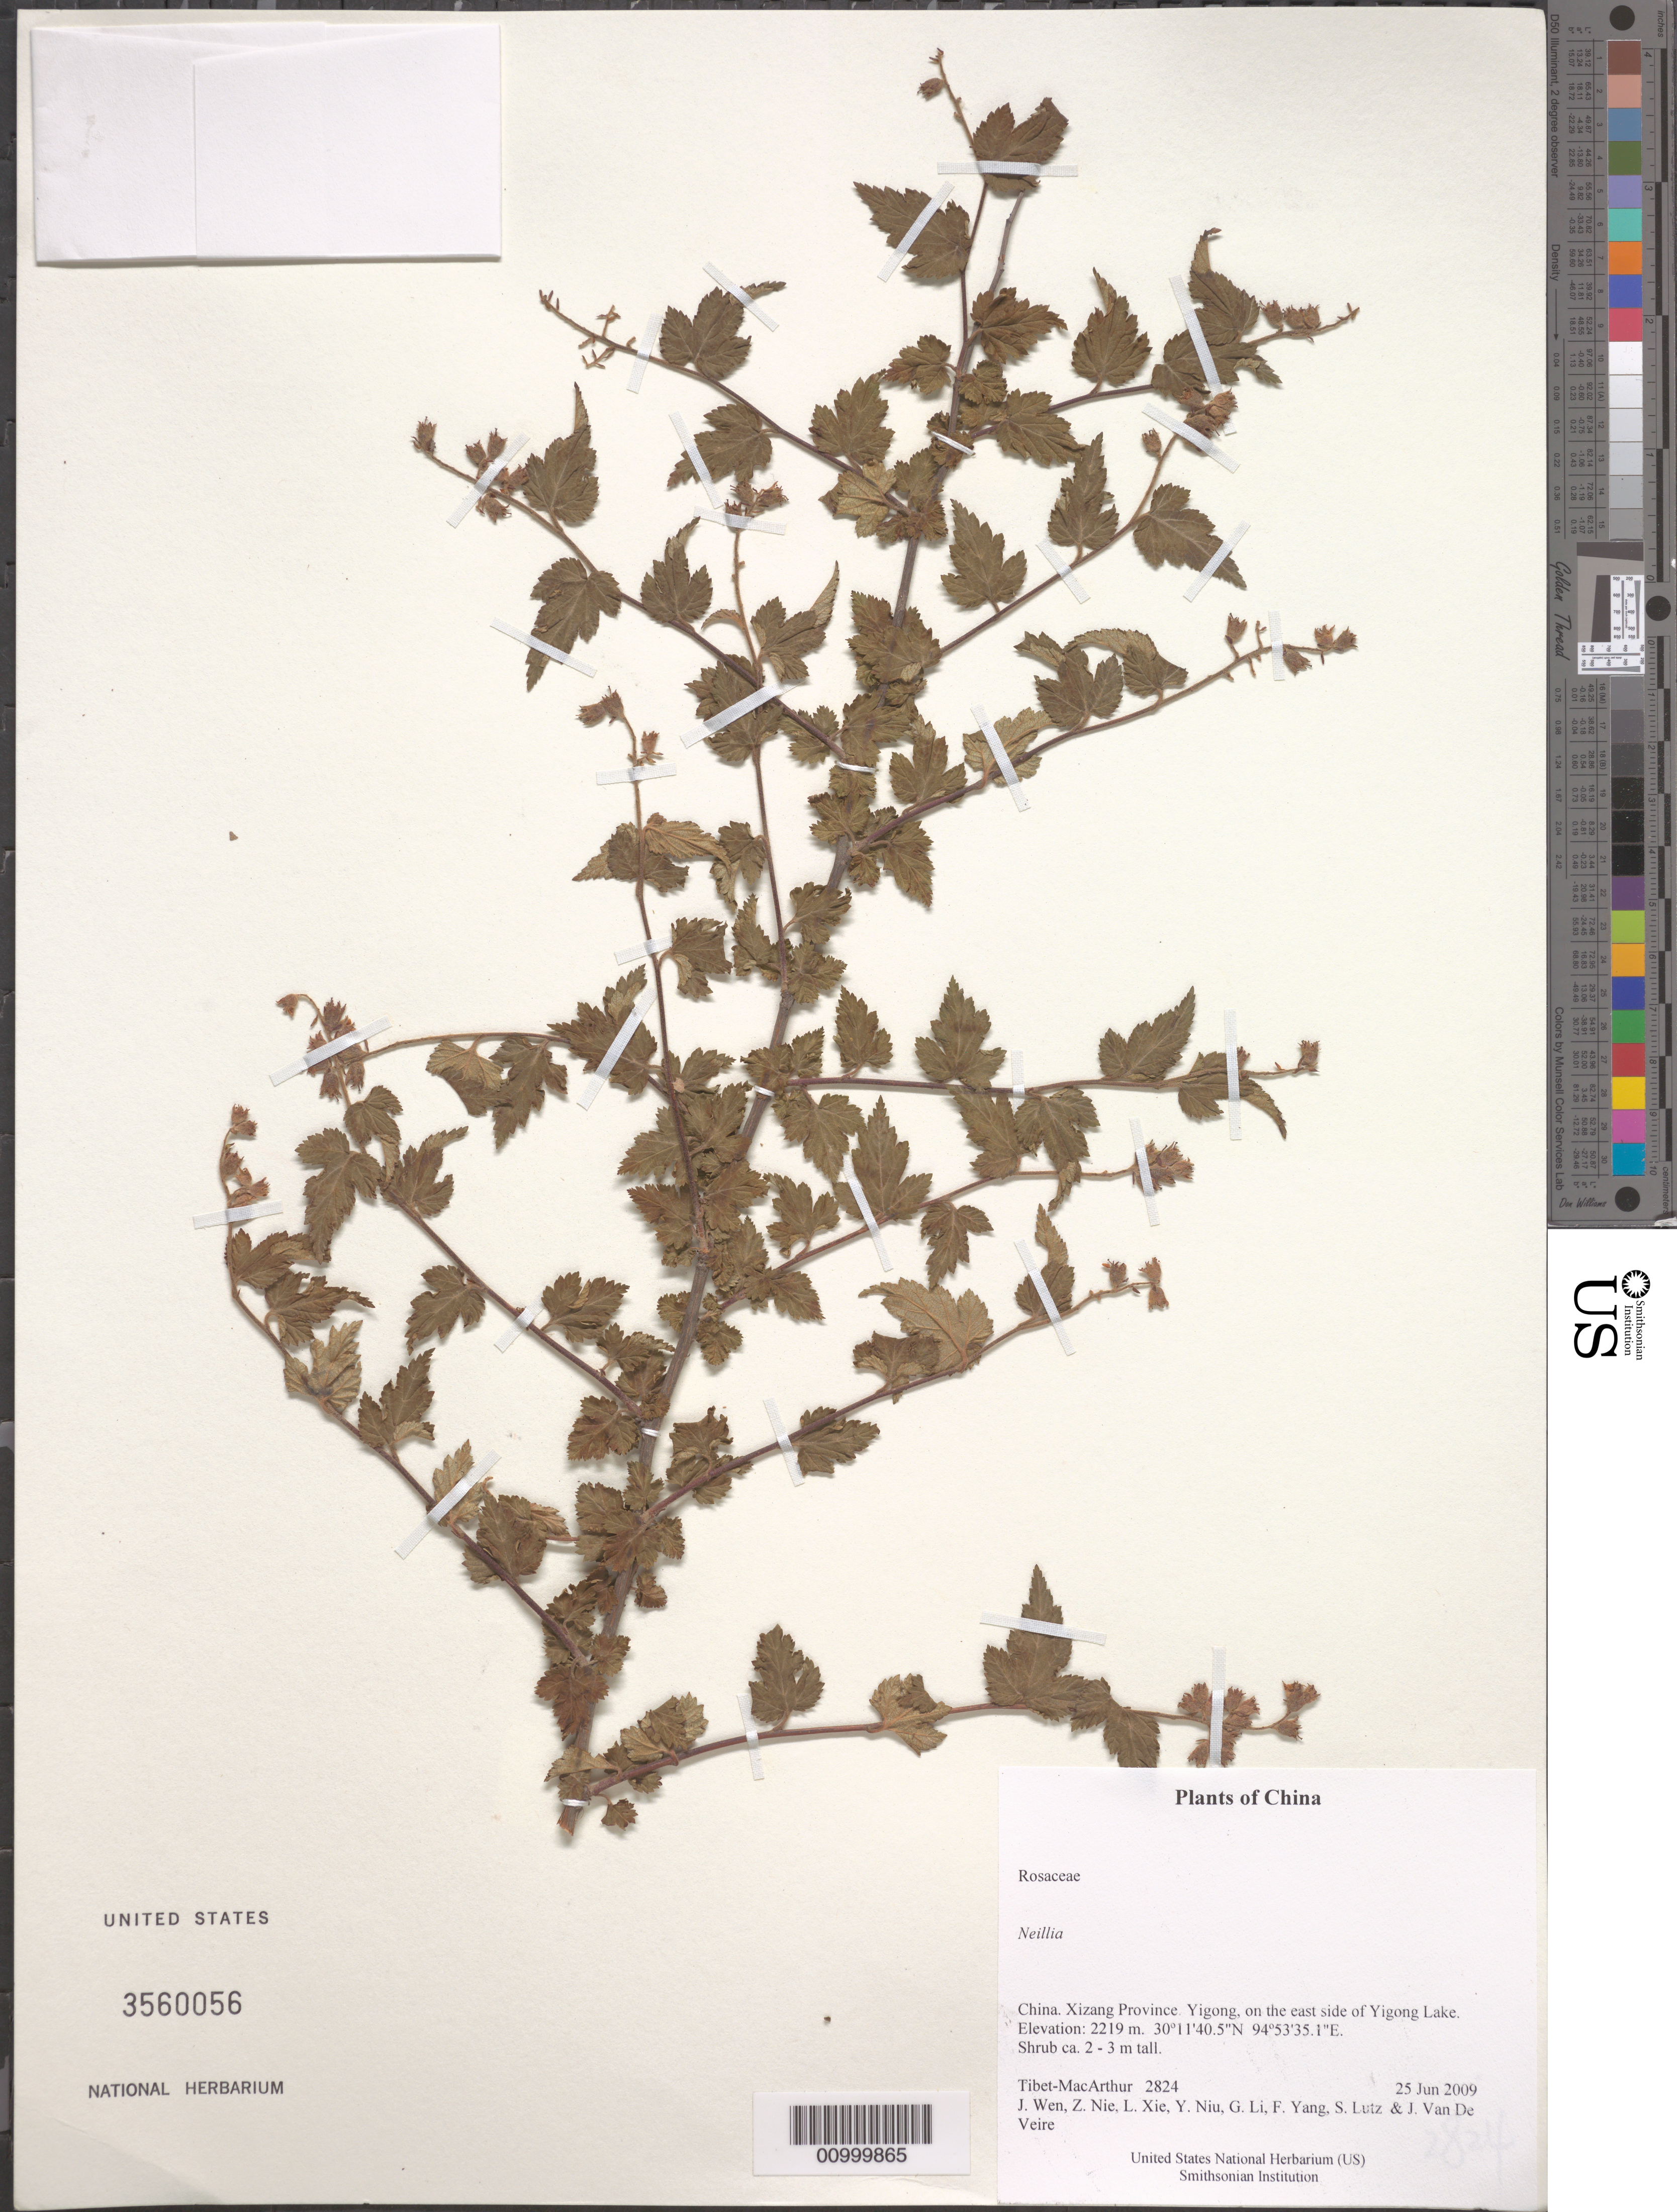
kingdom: Plantae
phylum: Tracheophyta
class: Magnoliopsida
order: Rosales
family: Rosaceae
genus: Neillia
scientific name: Neillia sp.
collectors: Tibet-MacArthur, J. Wen, Z. Nie, L. Xie, Y. Niu, G. Li, F. Yang, S. Lutz & J. Van De Veire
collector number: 2824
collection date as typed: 25 Jun 2009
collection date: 2009-06-25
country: China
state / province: Xizang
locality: Yigong, on the east side of Yigong Lake.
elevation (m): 2219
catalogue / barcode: US 3560056